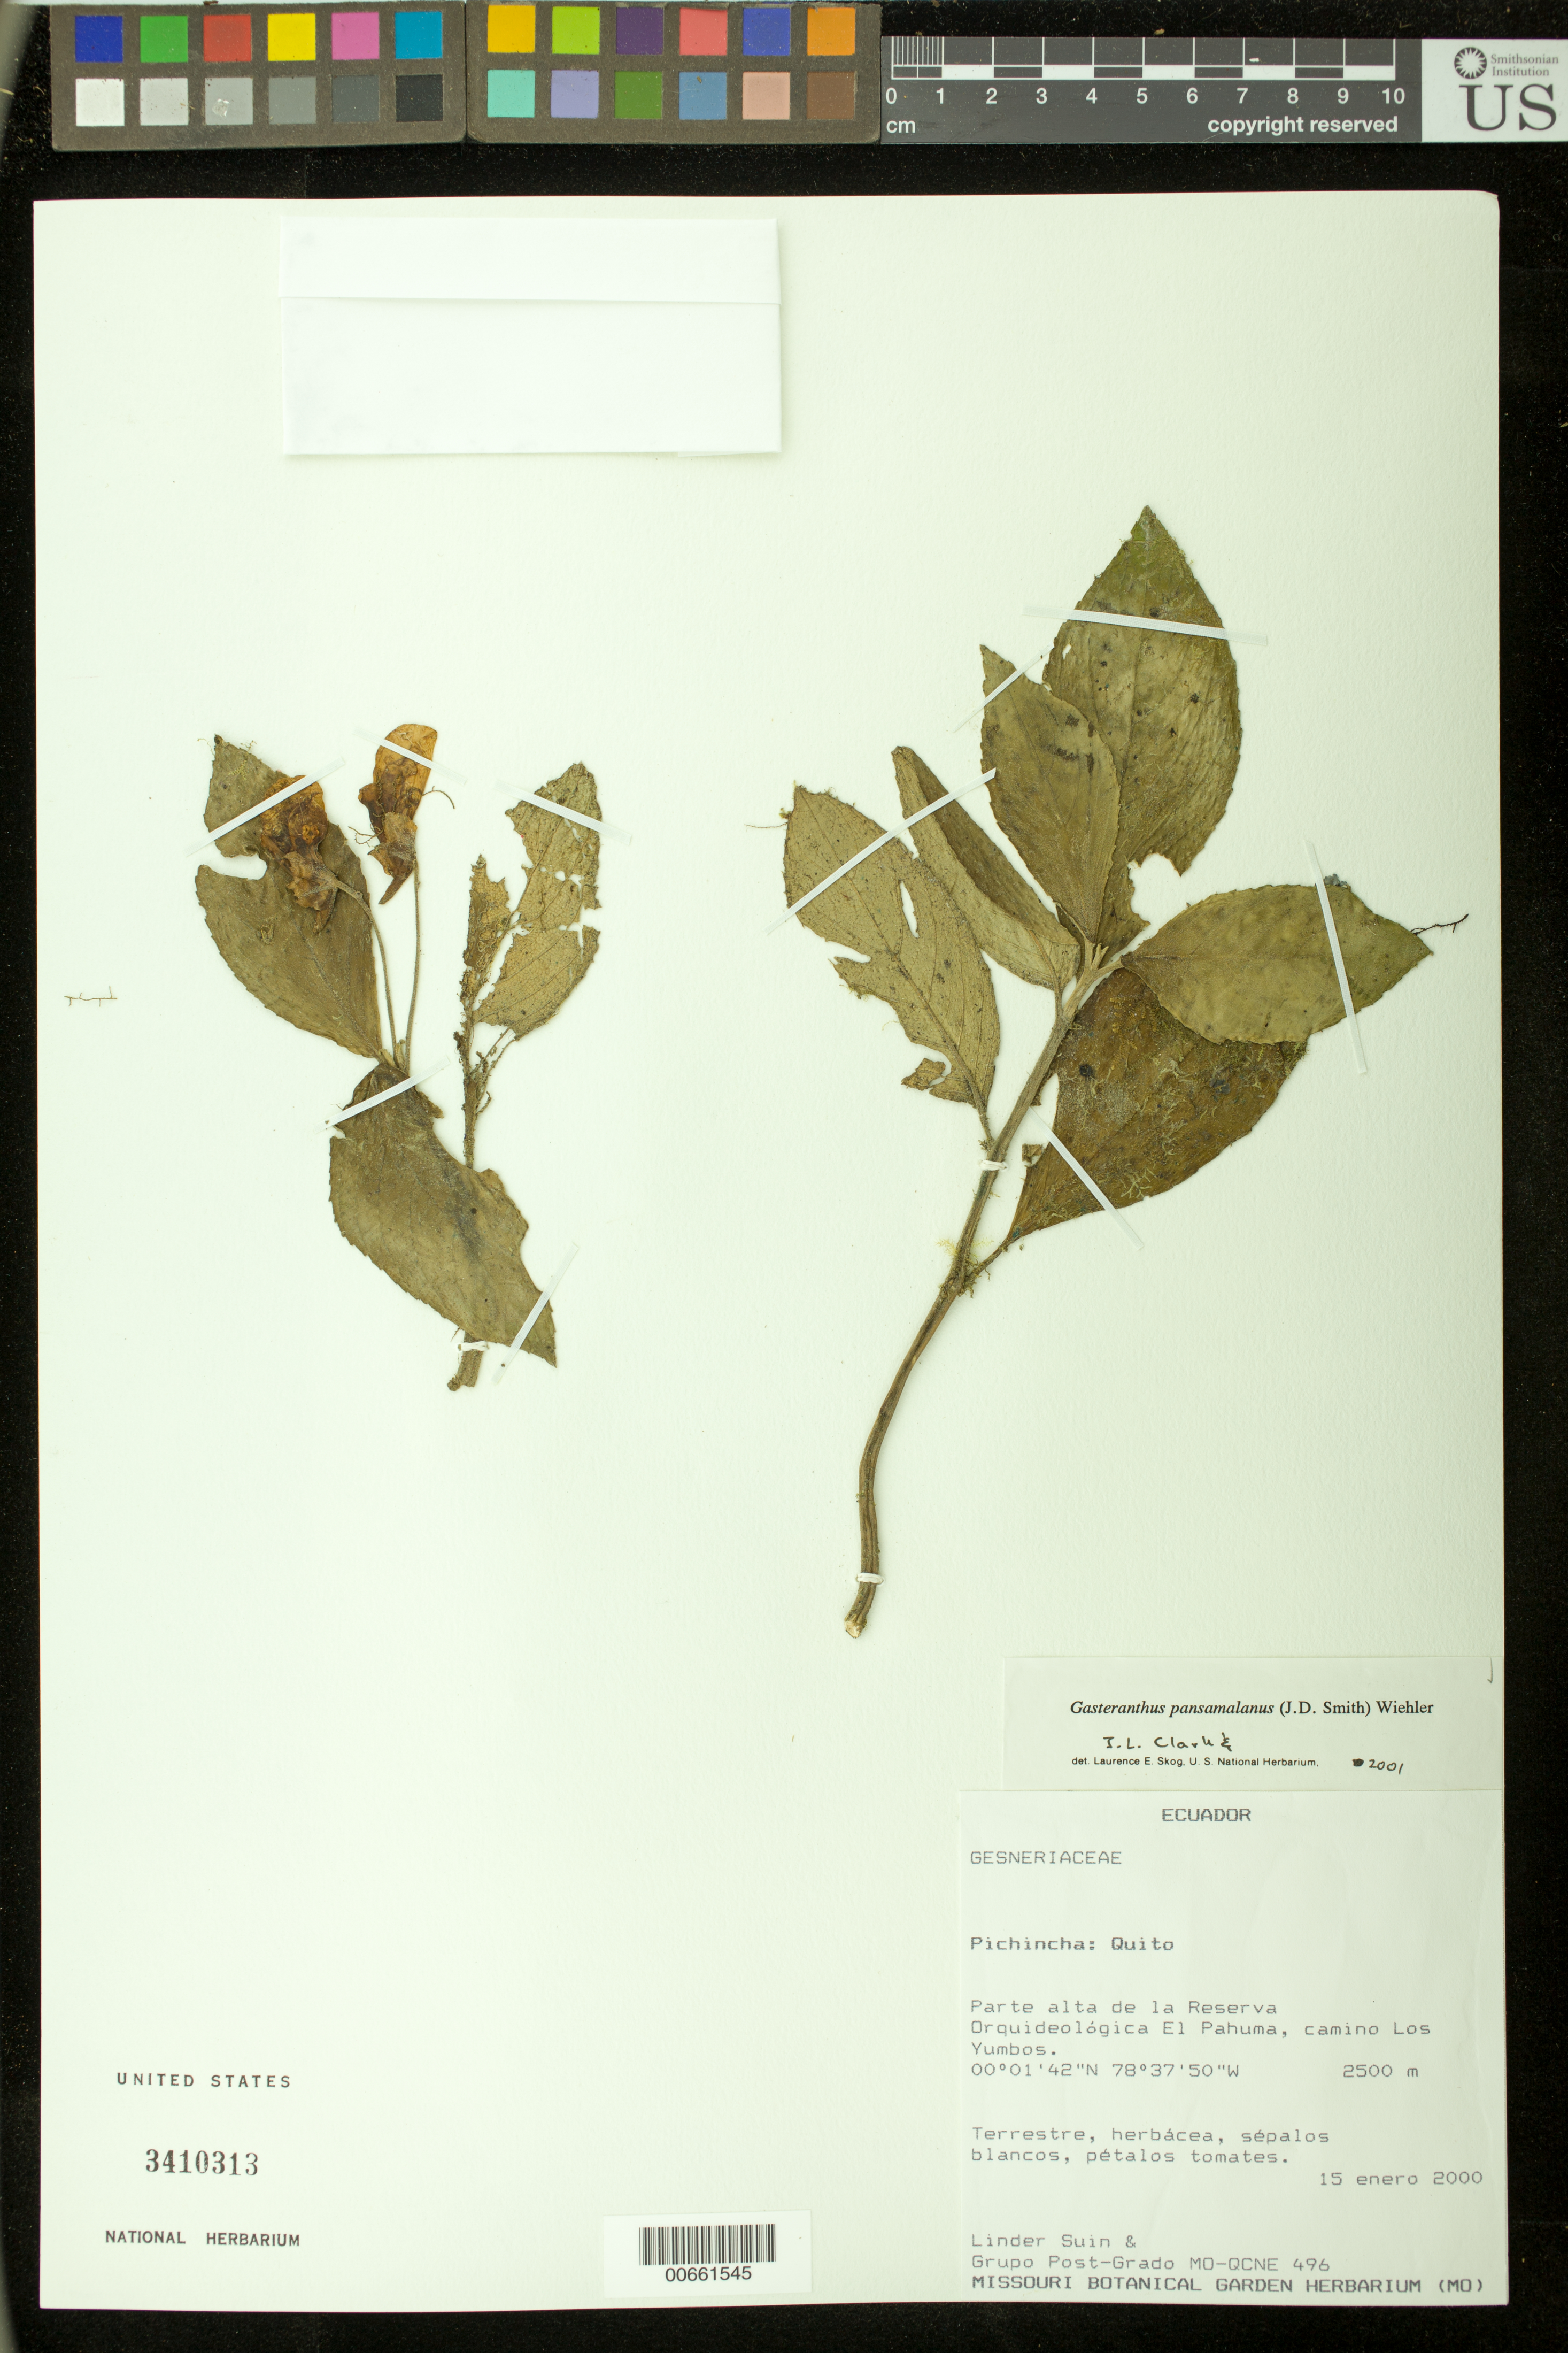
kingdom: Plantae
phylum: Tracheophyta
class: Magnoliopsida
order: Lamiales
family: Gesneriaceae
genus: Gasteranthus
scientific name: Gasteranthus pansamalanus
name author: (Donn. Sm.) Wiehler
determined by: Clark, J. L.; Skog, Laurence E.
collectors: L. Suin & Grupo Post-Grado MO-QCNE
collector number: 496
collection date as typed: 15 Jan 2000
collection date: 2000-01-15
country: Ecuador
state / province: Pichincha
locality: Quito; Parte alta de la Reserva Orquideológica El Pahuma, camino Los Yumbos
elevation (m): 2500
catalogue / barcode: US 3410313